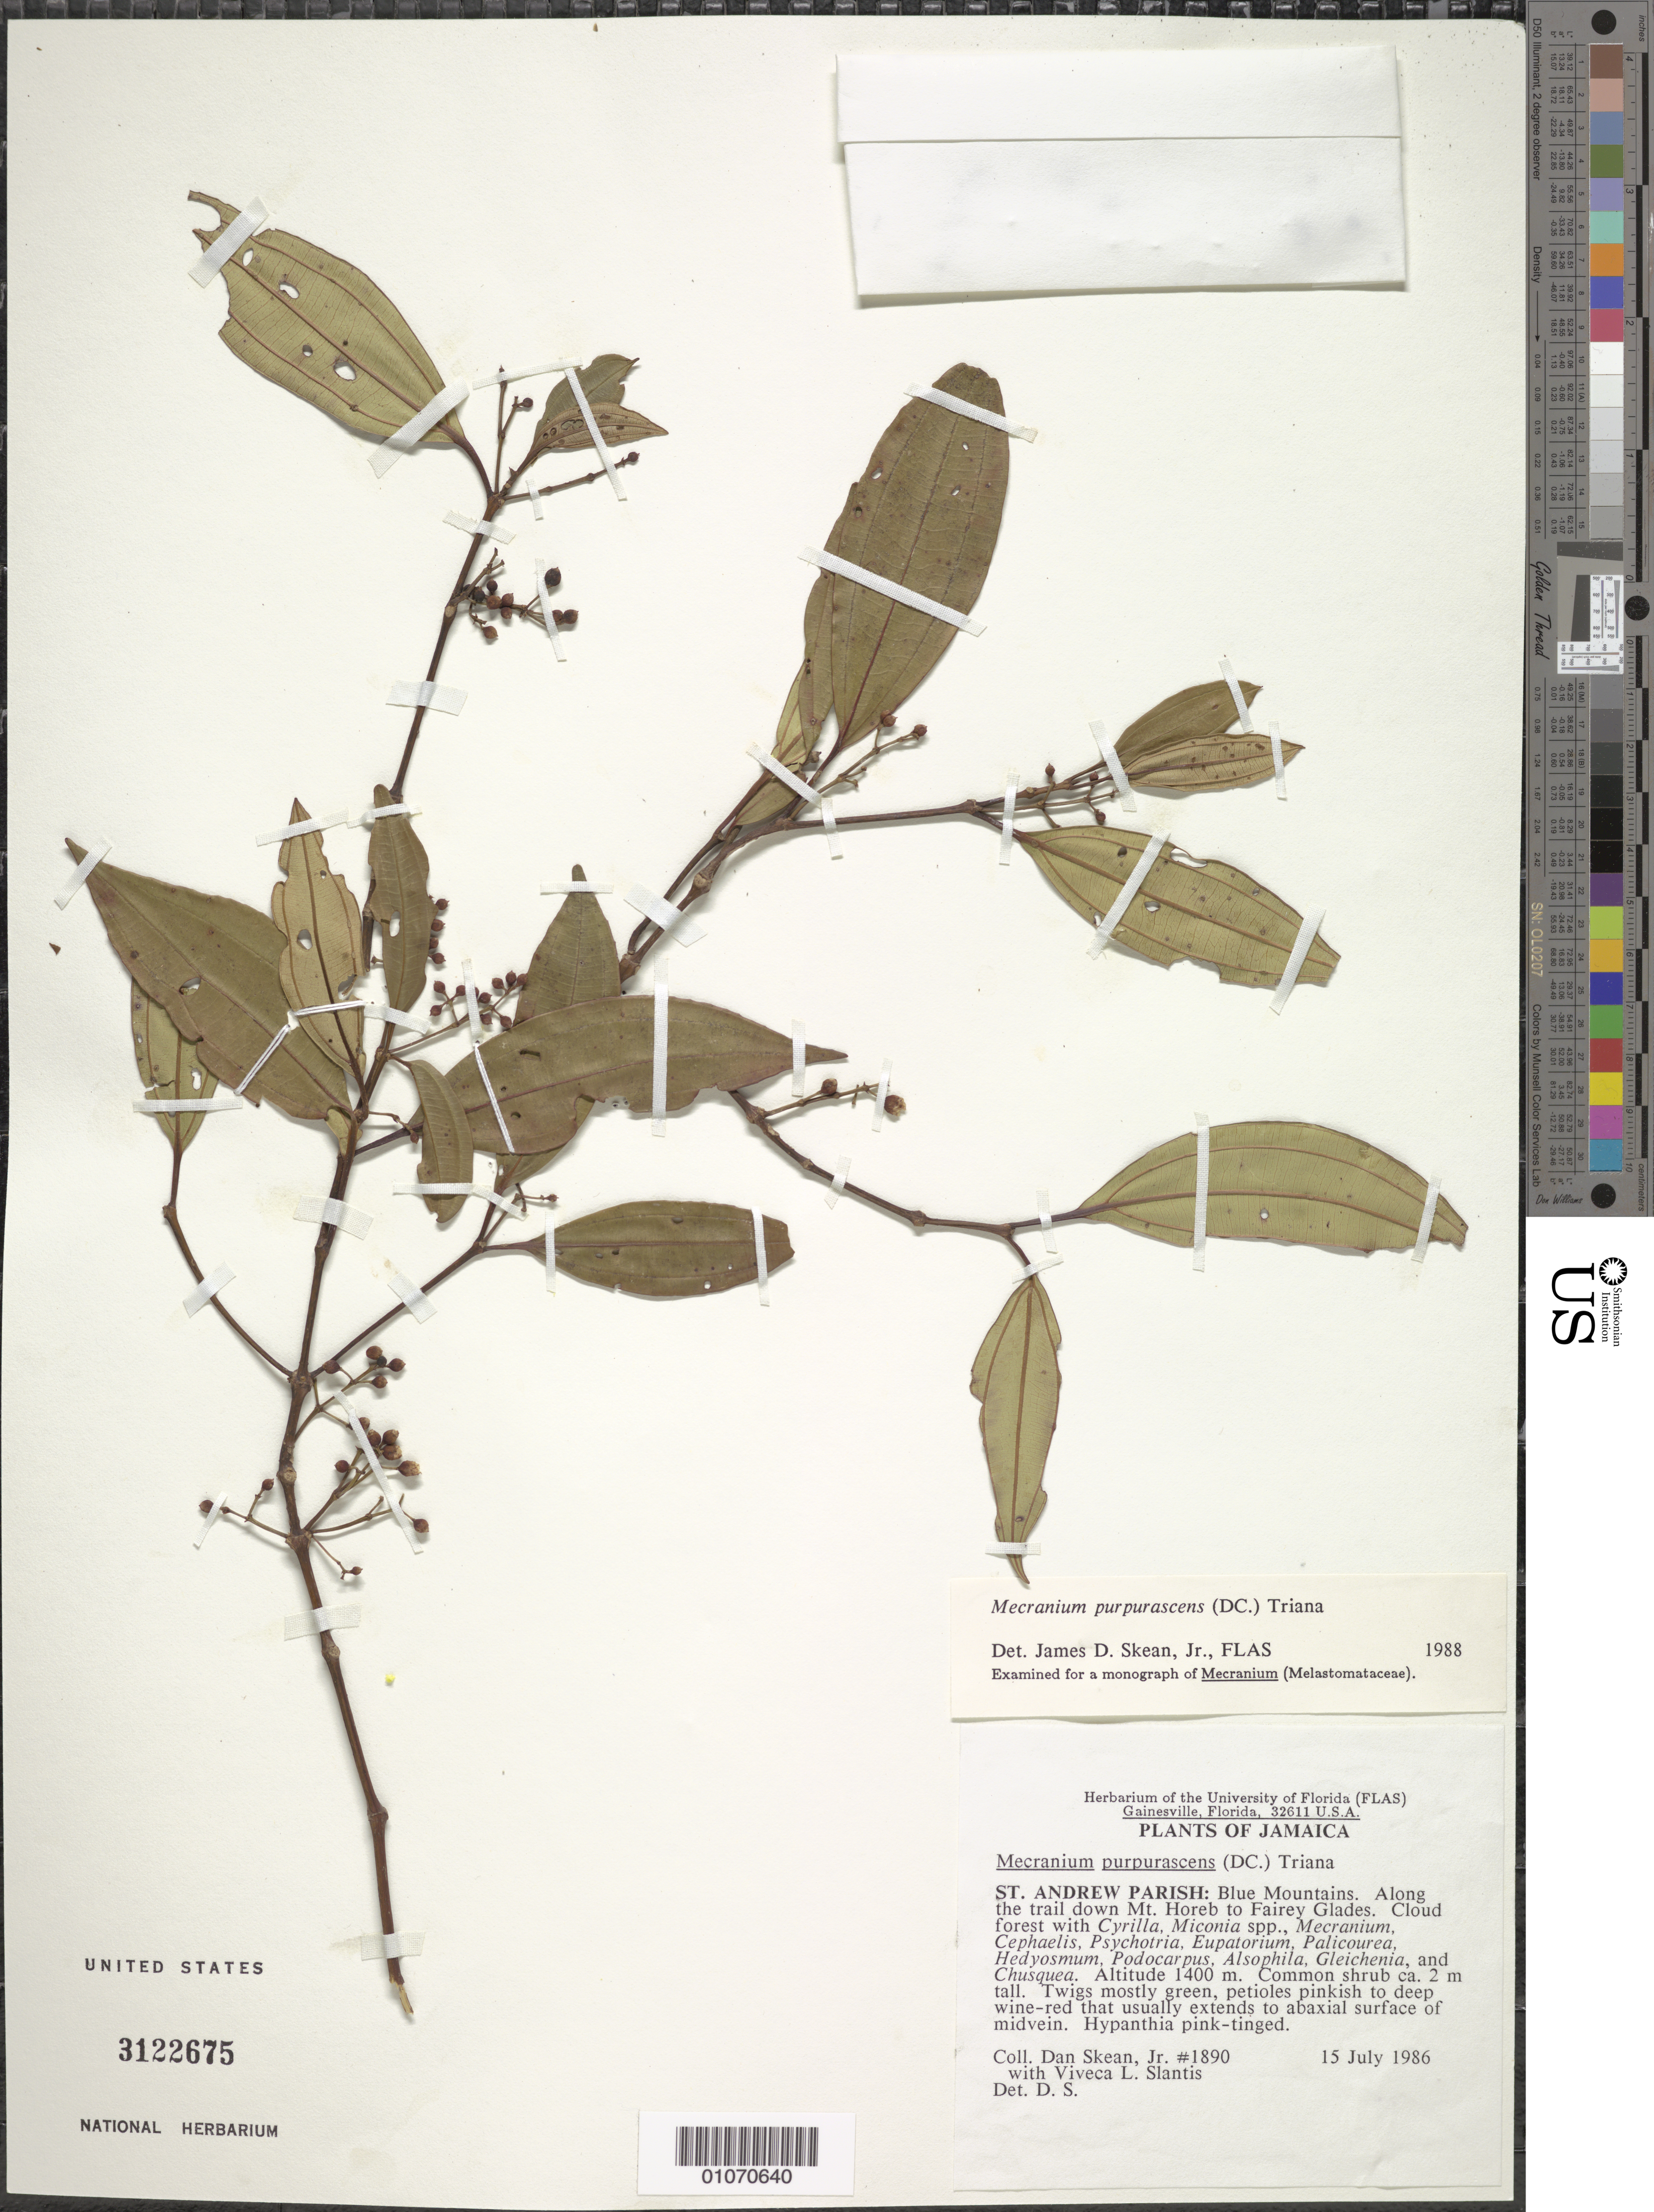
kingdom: Plantae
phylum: Tracheophyta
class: Magnoliopsida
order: Myrtales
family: Melastomataceae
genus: Mecranium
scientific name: Mecranium purpurascens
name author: (DC.) Triana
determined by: Skean, J. D., Jr.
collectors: J. D. Skean & V. Slantis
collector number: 1890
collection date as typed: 15 Jul 1986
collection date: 1986-07-15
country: Jamaica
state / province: Saint Andrew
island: Jamaica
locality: Blue Mountains; trail down Mt. Horeb to Fairey Glades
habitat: Cloud forest with Cyrilla, Miconia spp., Mecranium, Cephaelis, Psychotria, Eupatorium, Palicourea, Hedyosmum, Podocarpus, Alsophila, Gleichenia, Chusquea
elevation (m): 1400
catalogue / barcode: US 3122675